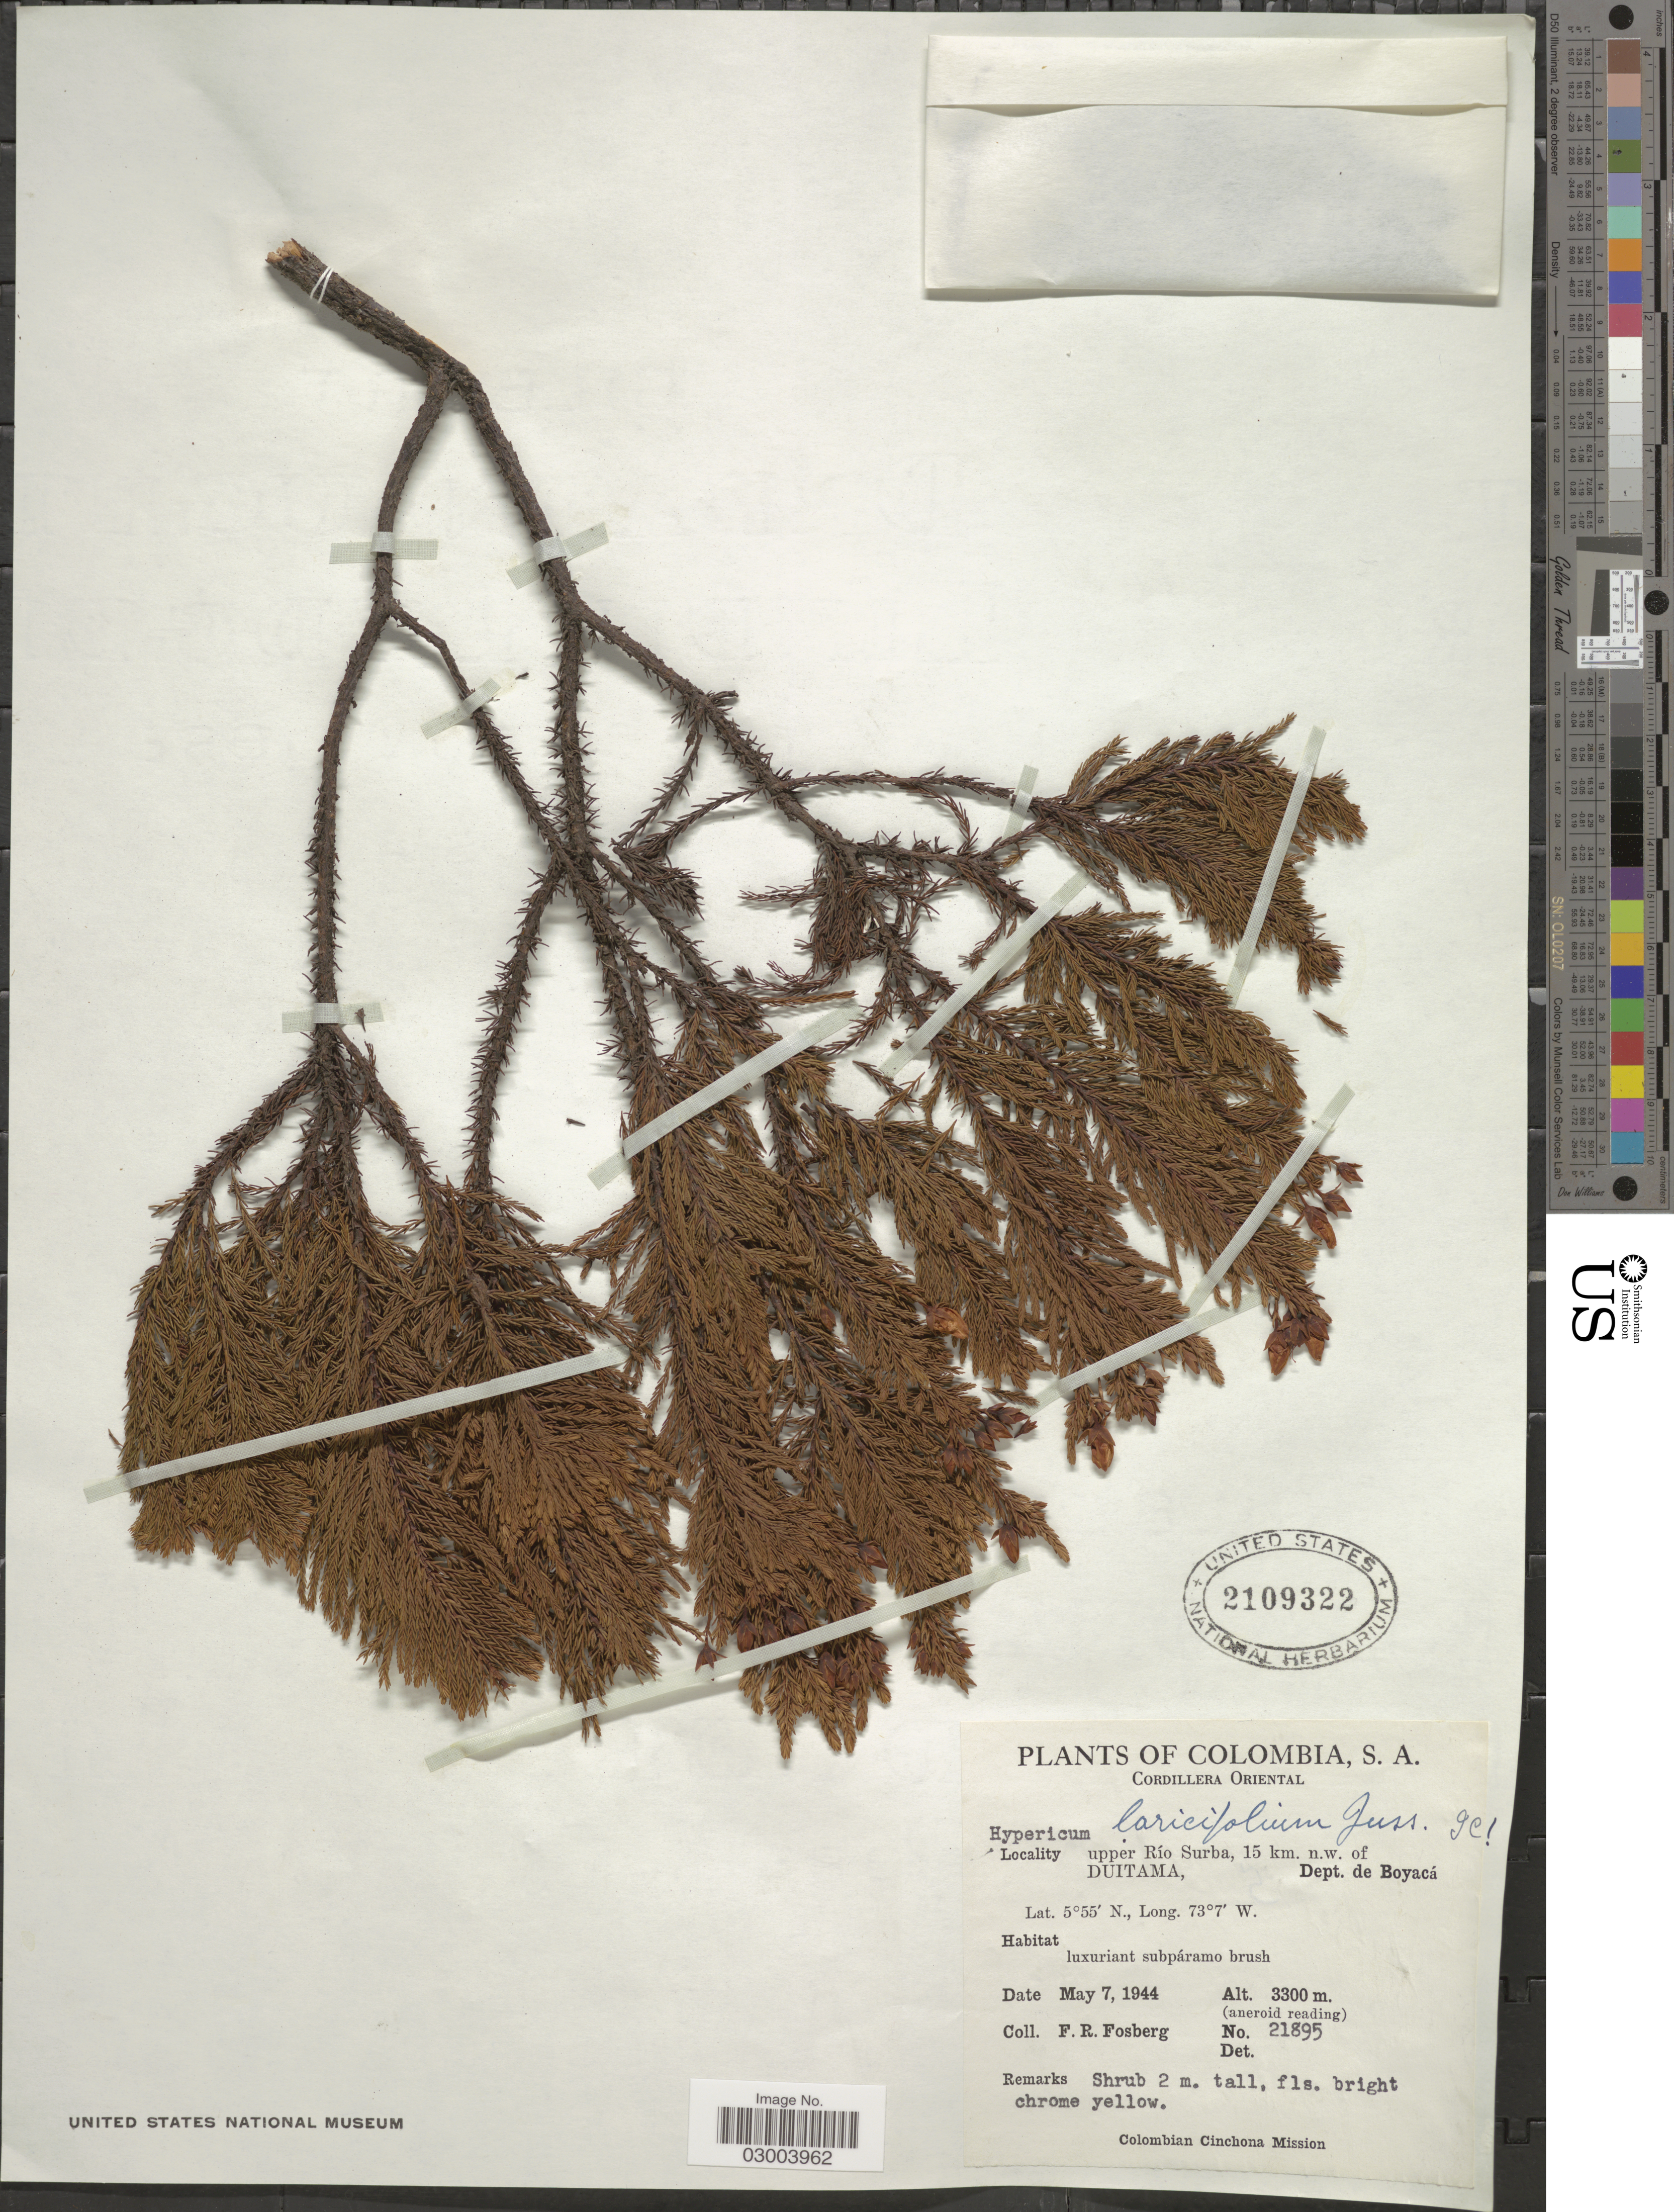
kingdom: Plantae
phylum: Tracheophyta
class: Magnoliopsida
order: Malpighiales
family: Hypericaceae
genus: Hypericum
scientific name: Hypericum laricifolium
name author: Juss.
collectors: F. R. Fosberg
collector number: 21895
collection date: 1944-05-07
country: Colombia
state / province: Boyacá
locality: Cordillera Oriental, upper Río Surba, 15 km. n.w. of Duitama, Dept. de Boyacá.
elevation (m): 3300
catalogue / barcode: US 2109322